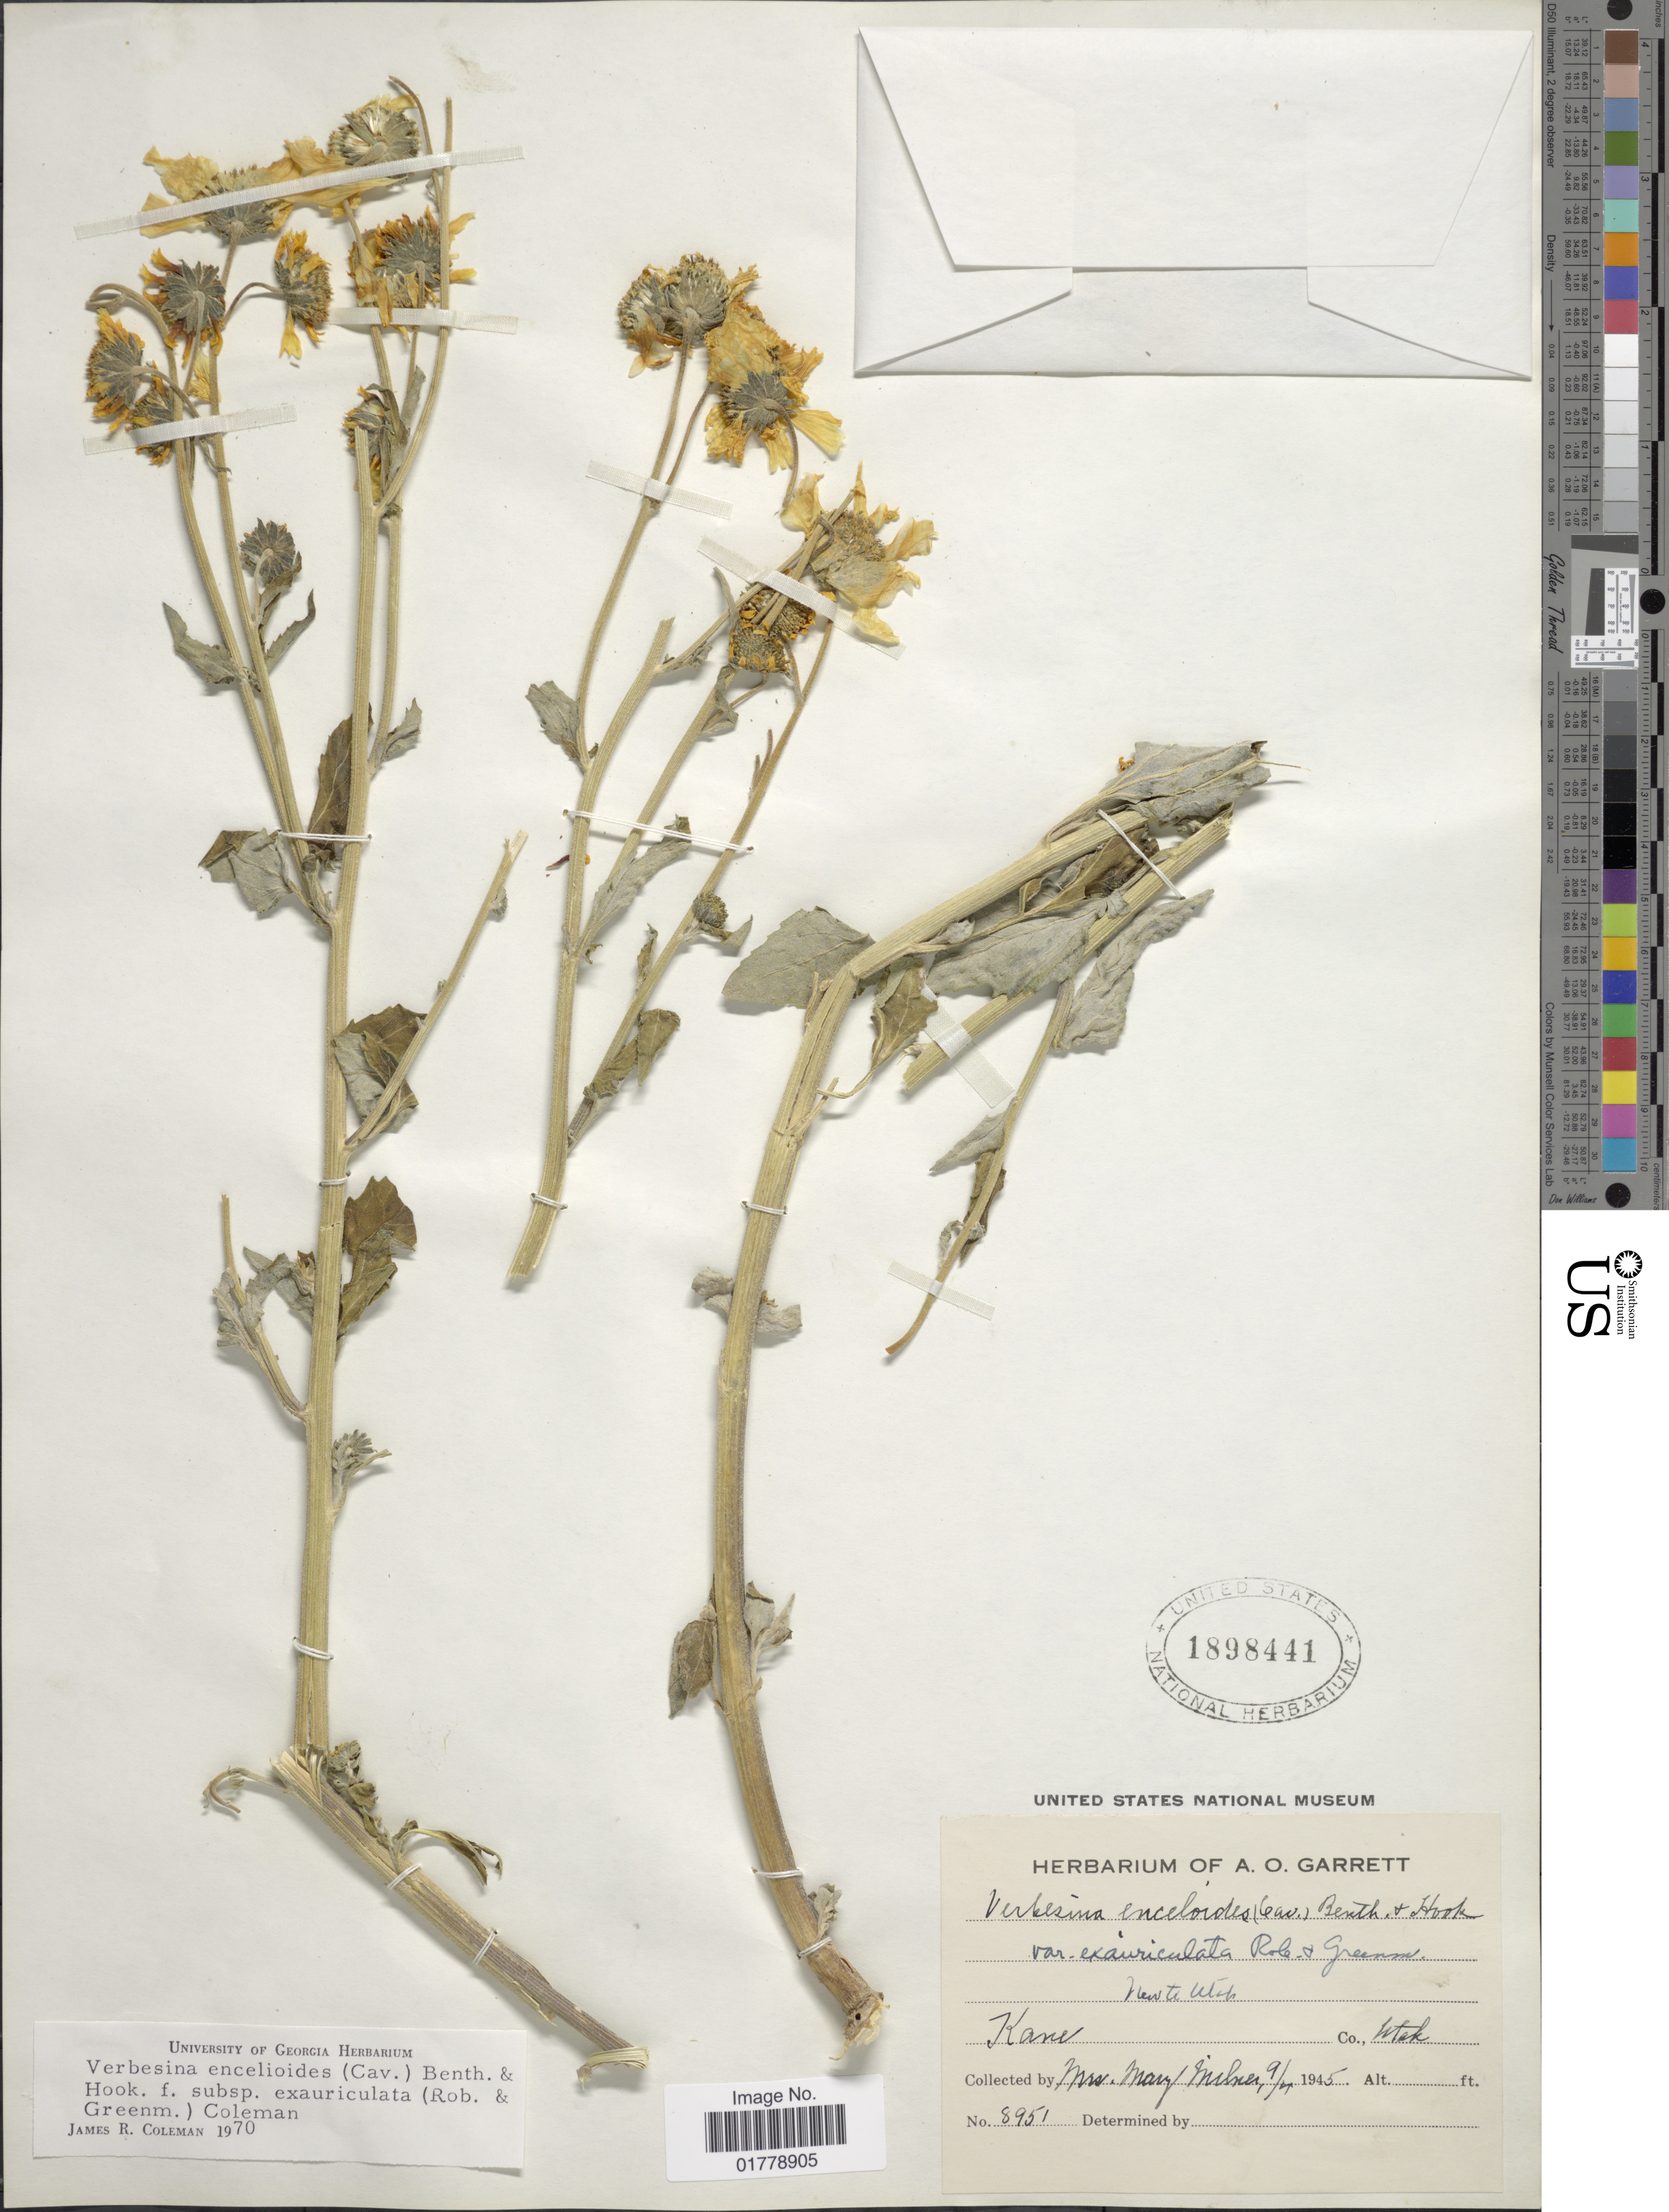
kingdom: Plantae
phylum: Tracheophyta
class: Magnoliopsida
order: Asterales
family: Asteraceae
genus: Verbesina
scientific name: Verbesina encelioides var. cana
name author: (B.L. Rob.) Greenm.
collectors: M. Nielsen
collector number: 8951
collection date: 1945-04-09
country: United States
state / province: Utah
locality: Kane Co., Utah.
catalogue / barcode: US 1898441